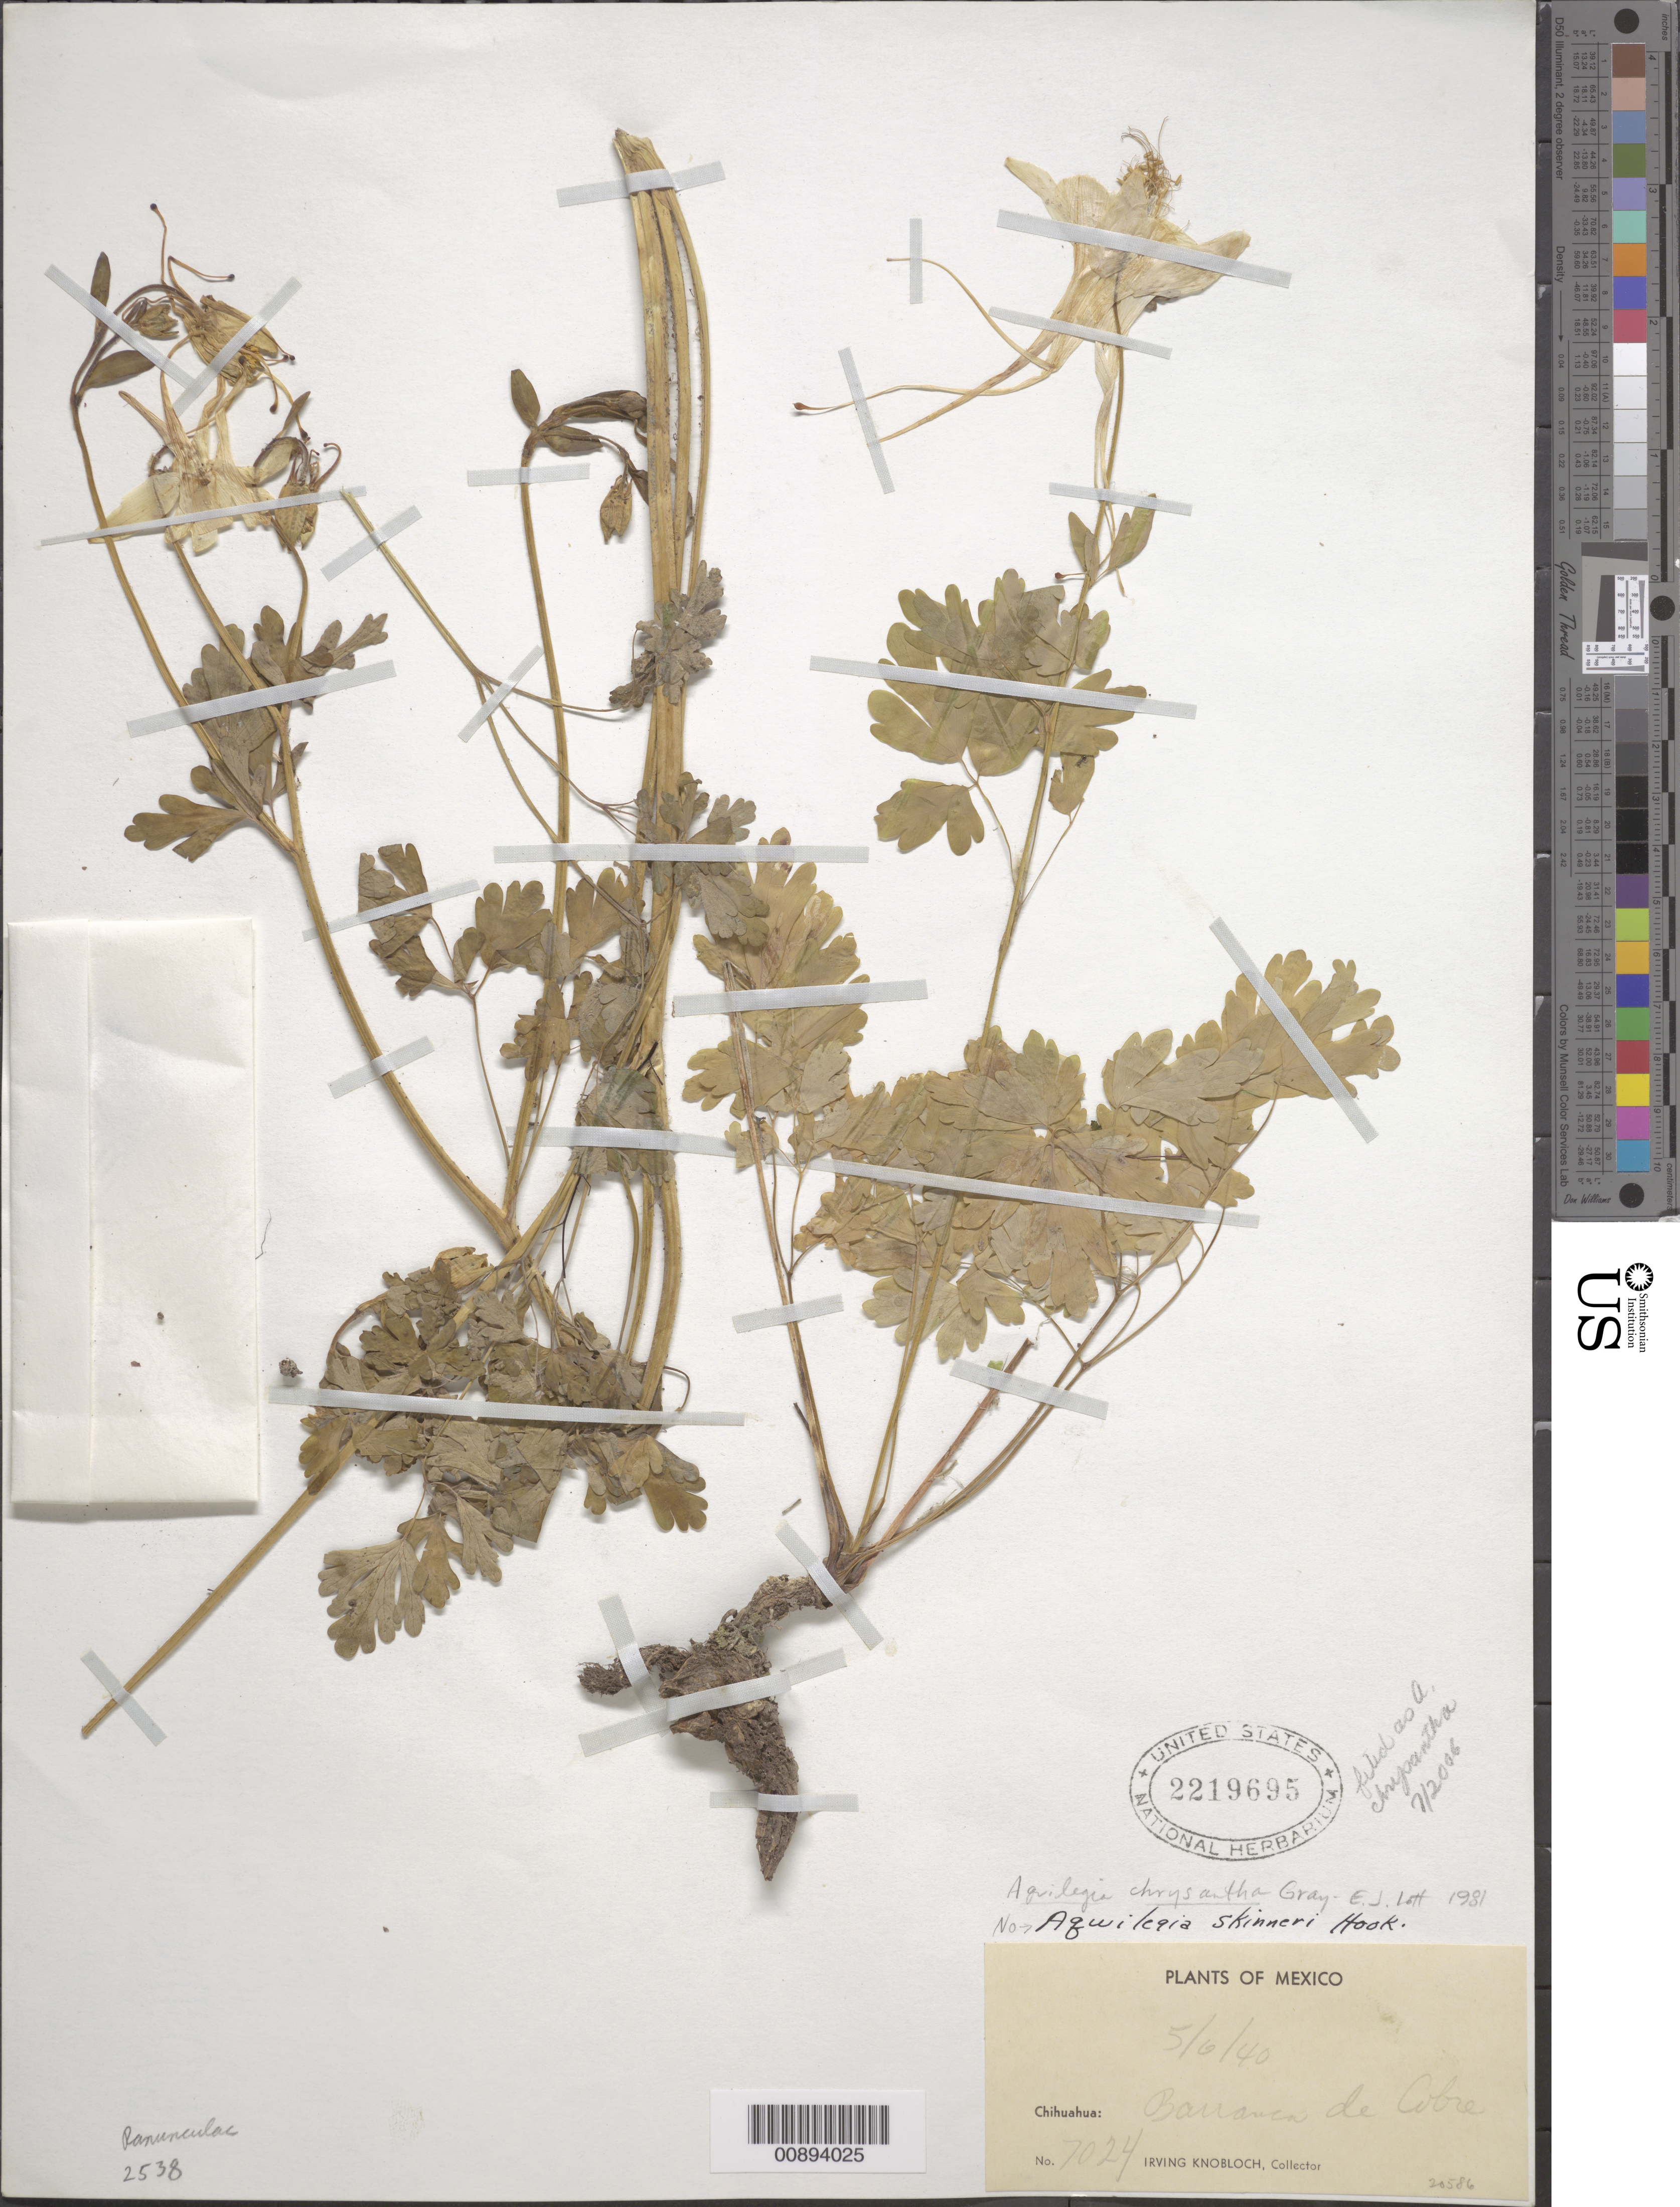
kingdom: Plantae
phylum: Tracheophyta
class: Magnoliopsida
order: Ranunculales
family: Ranunculaceae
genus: Aquilegia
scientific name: Aquilegia chrysantha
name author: A. Gray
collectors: I. W. Knobloch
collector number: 7024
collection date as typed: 06 May 1940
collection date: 1940-05-06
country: Mexico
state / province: Chihuahua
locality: Barranca del Cobre, Chihuahua.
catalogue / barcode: US 2219695